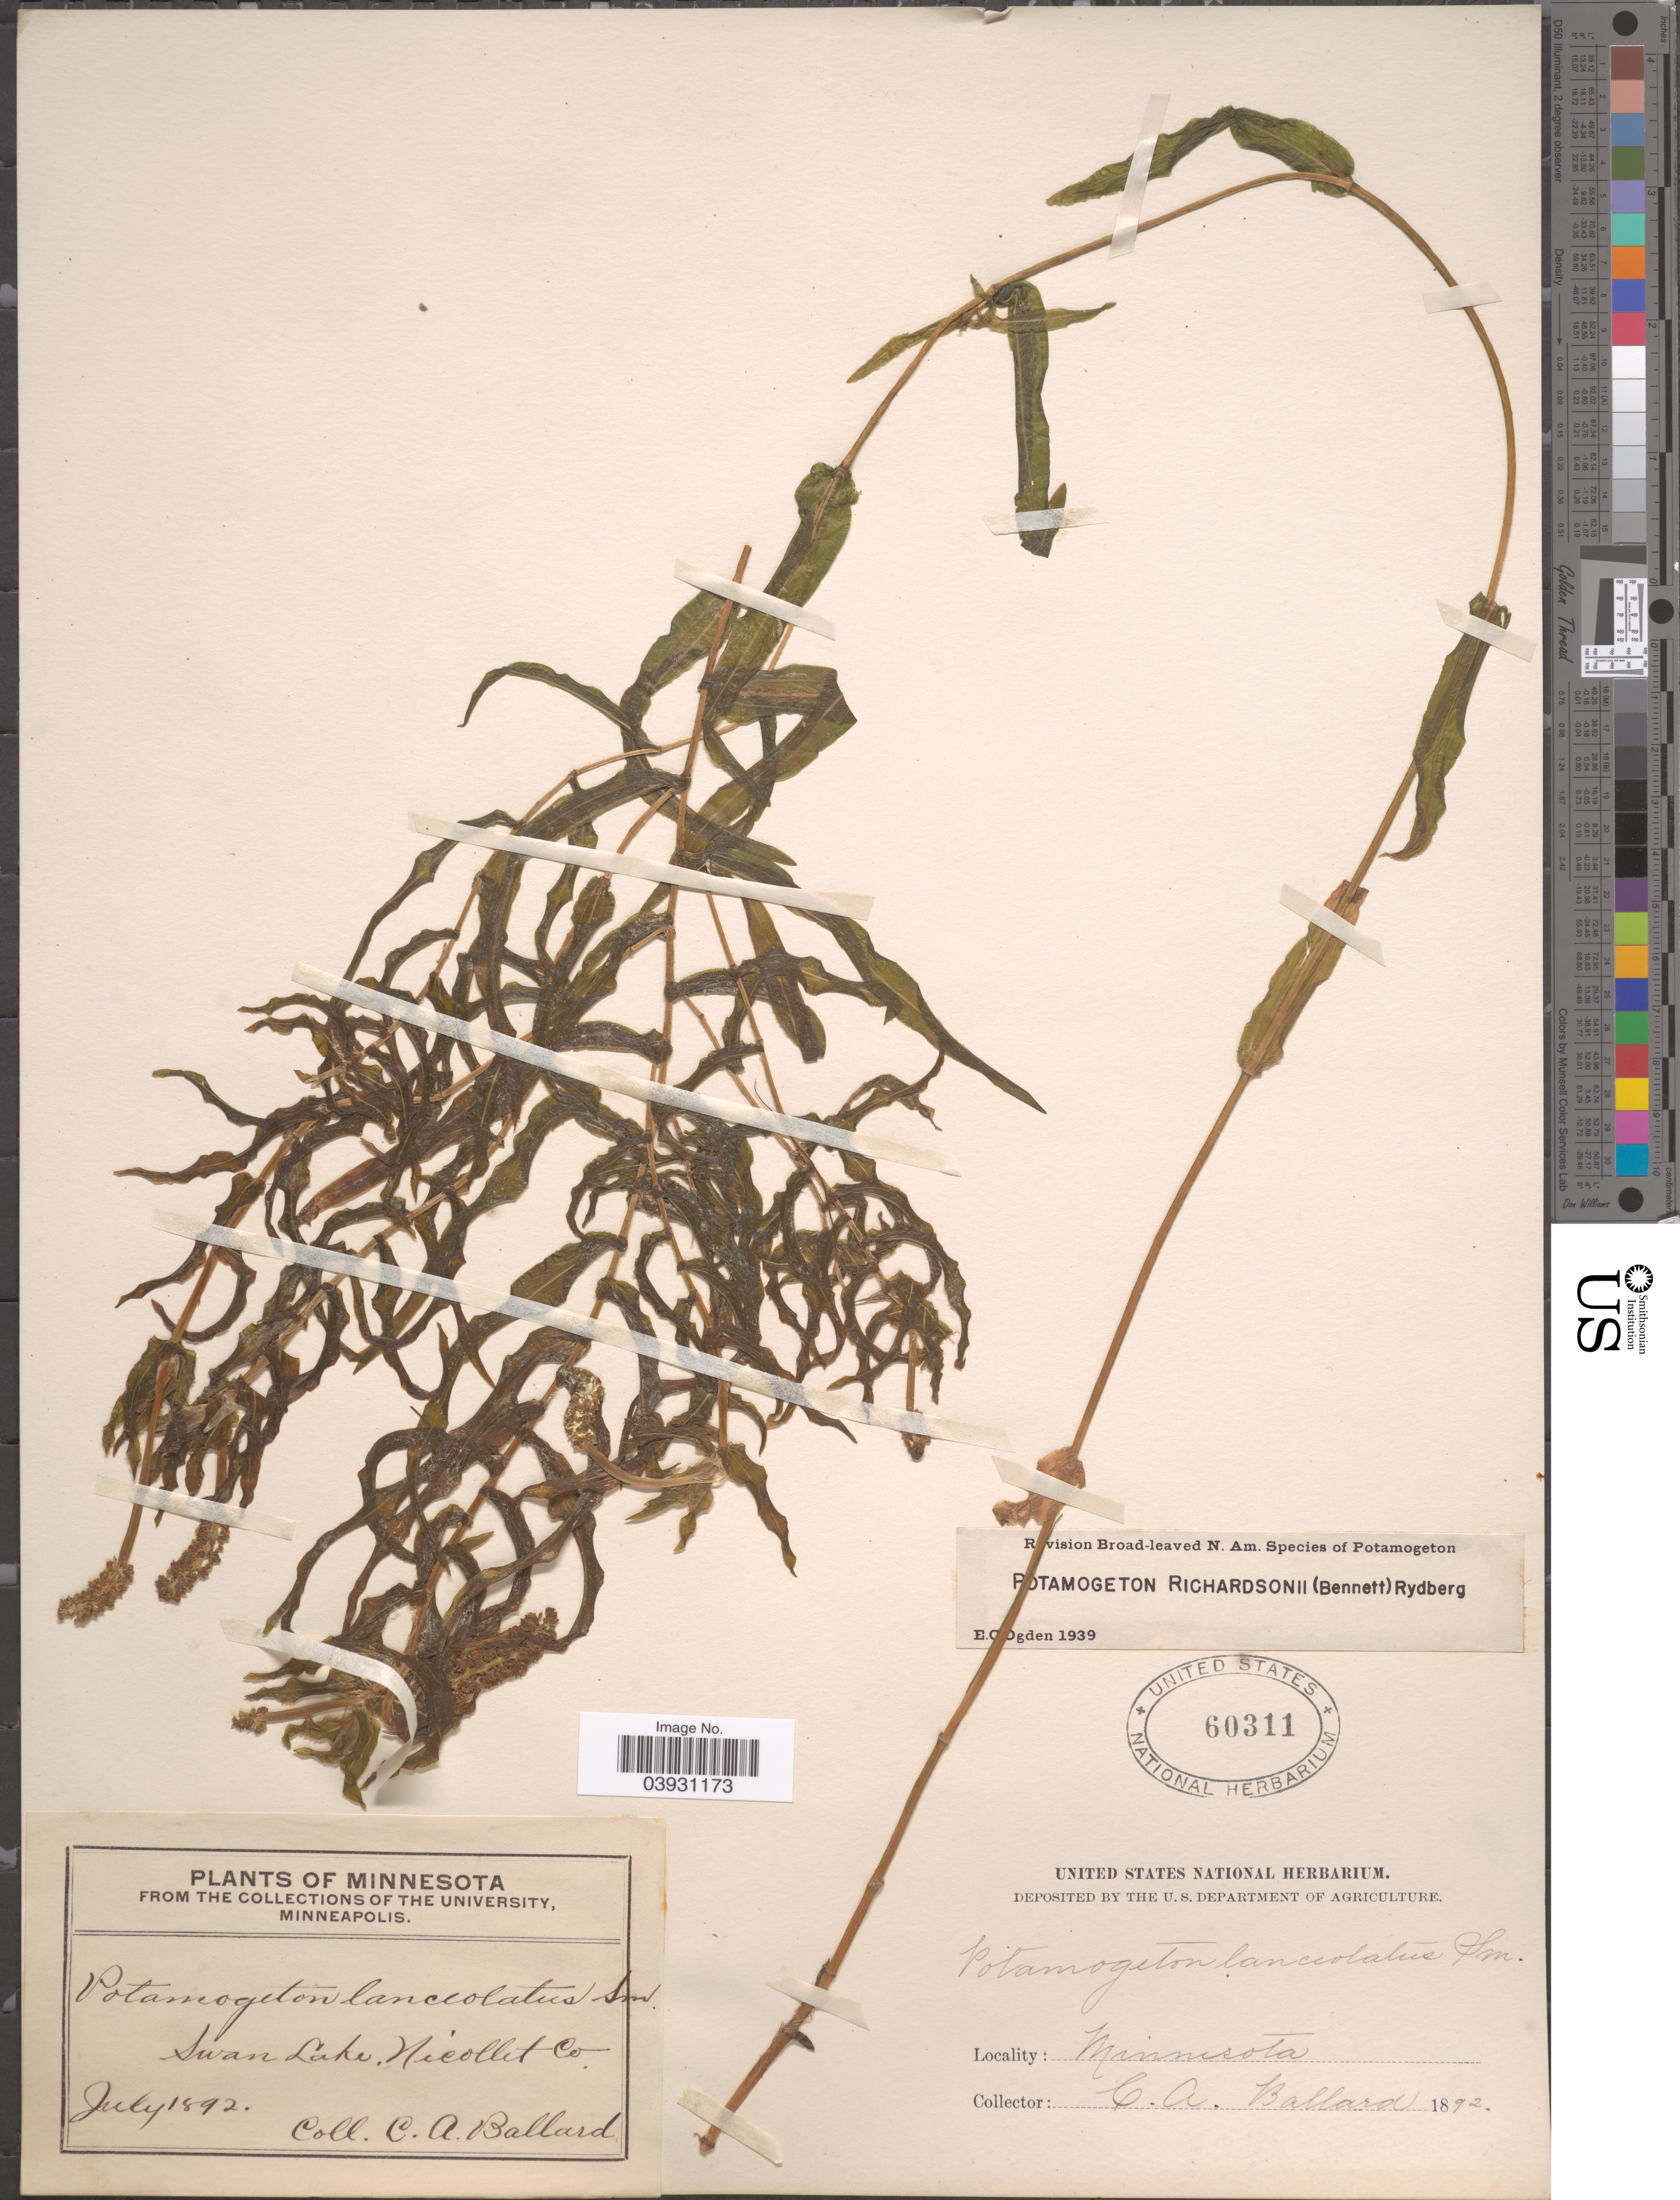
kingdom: Plantae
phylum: Tracheophyta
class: Liliopsida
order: Alismatales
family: Potamogetonaceae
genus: Potamogeton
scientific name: Potamogeton richardsonii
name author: (A.W. Benn.) Rydb.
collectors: C. A. Ballard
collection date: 1892-07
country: United States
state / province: Minnesota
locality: Swan Lake, Nicollet Co.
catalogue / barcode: US 60311